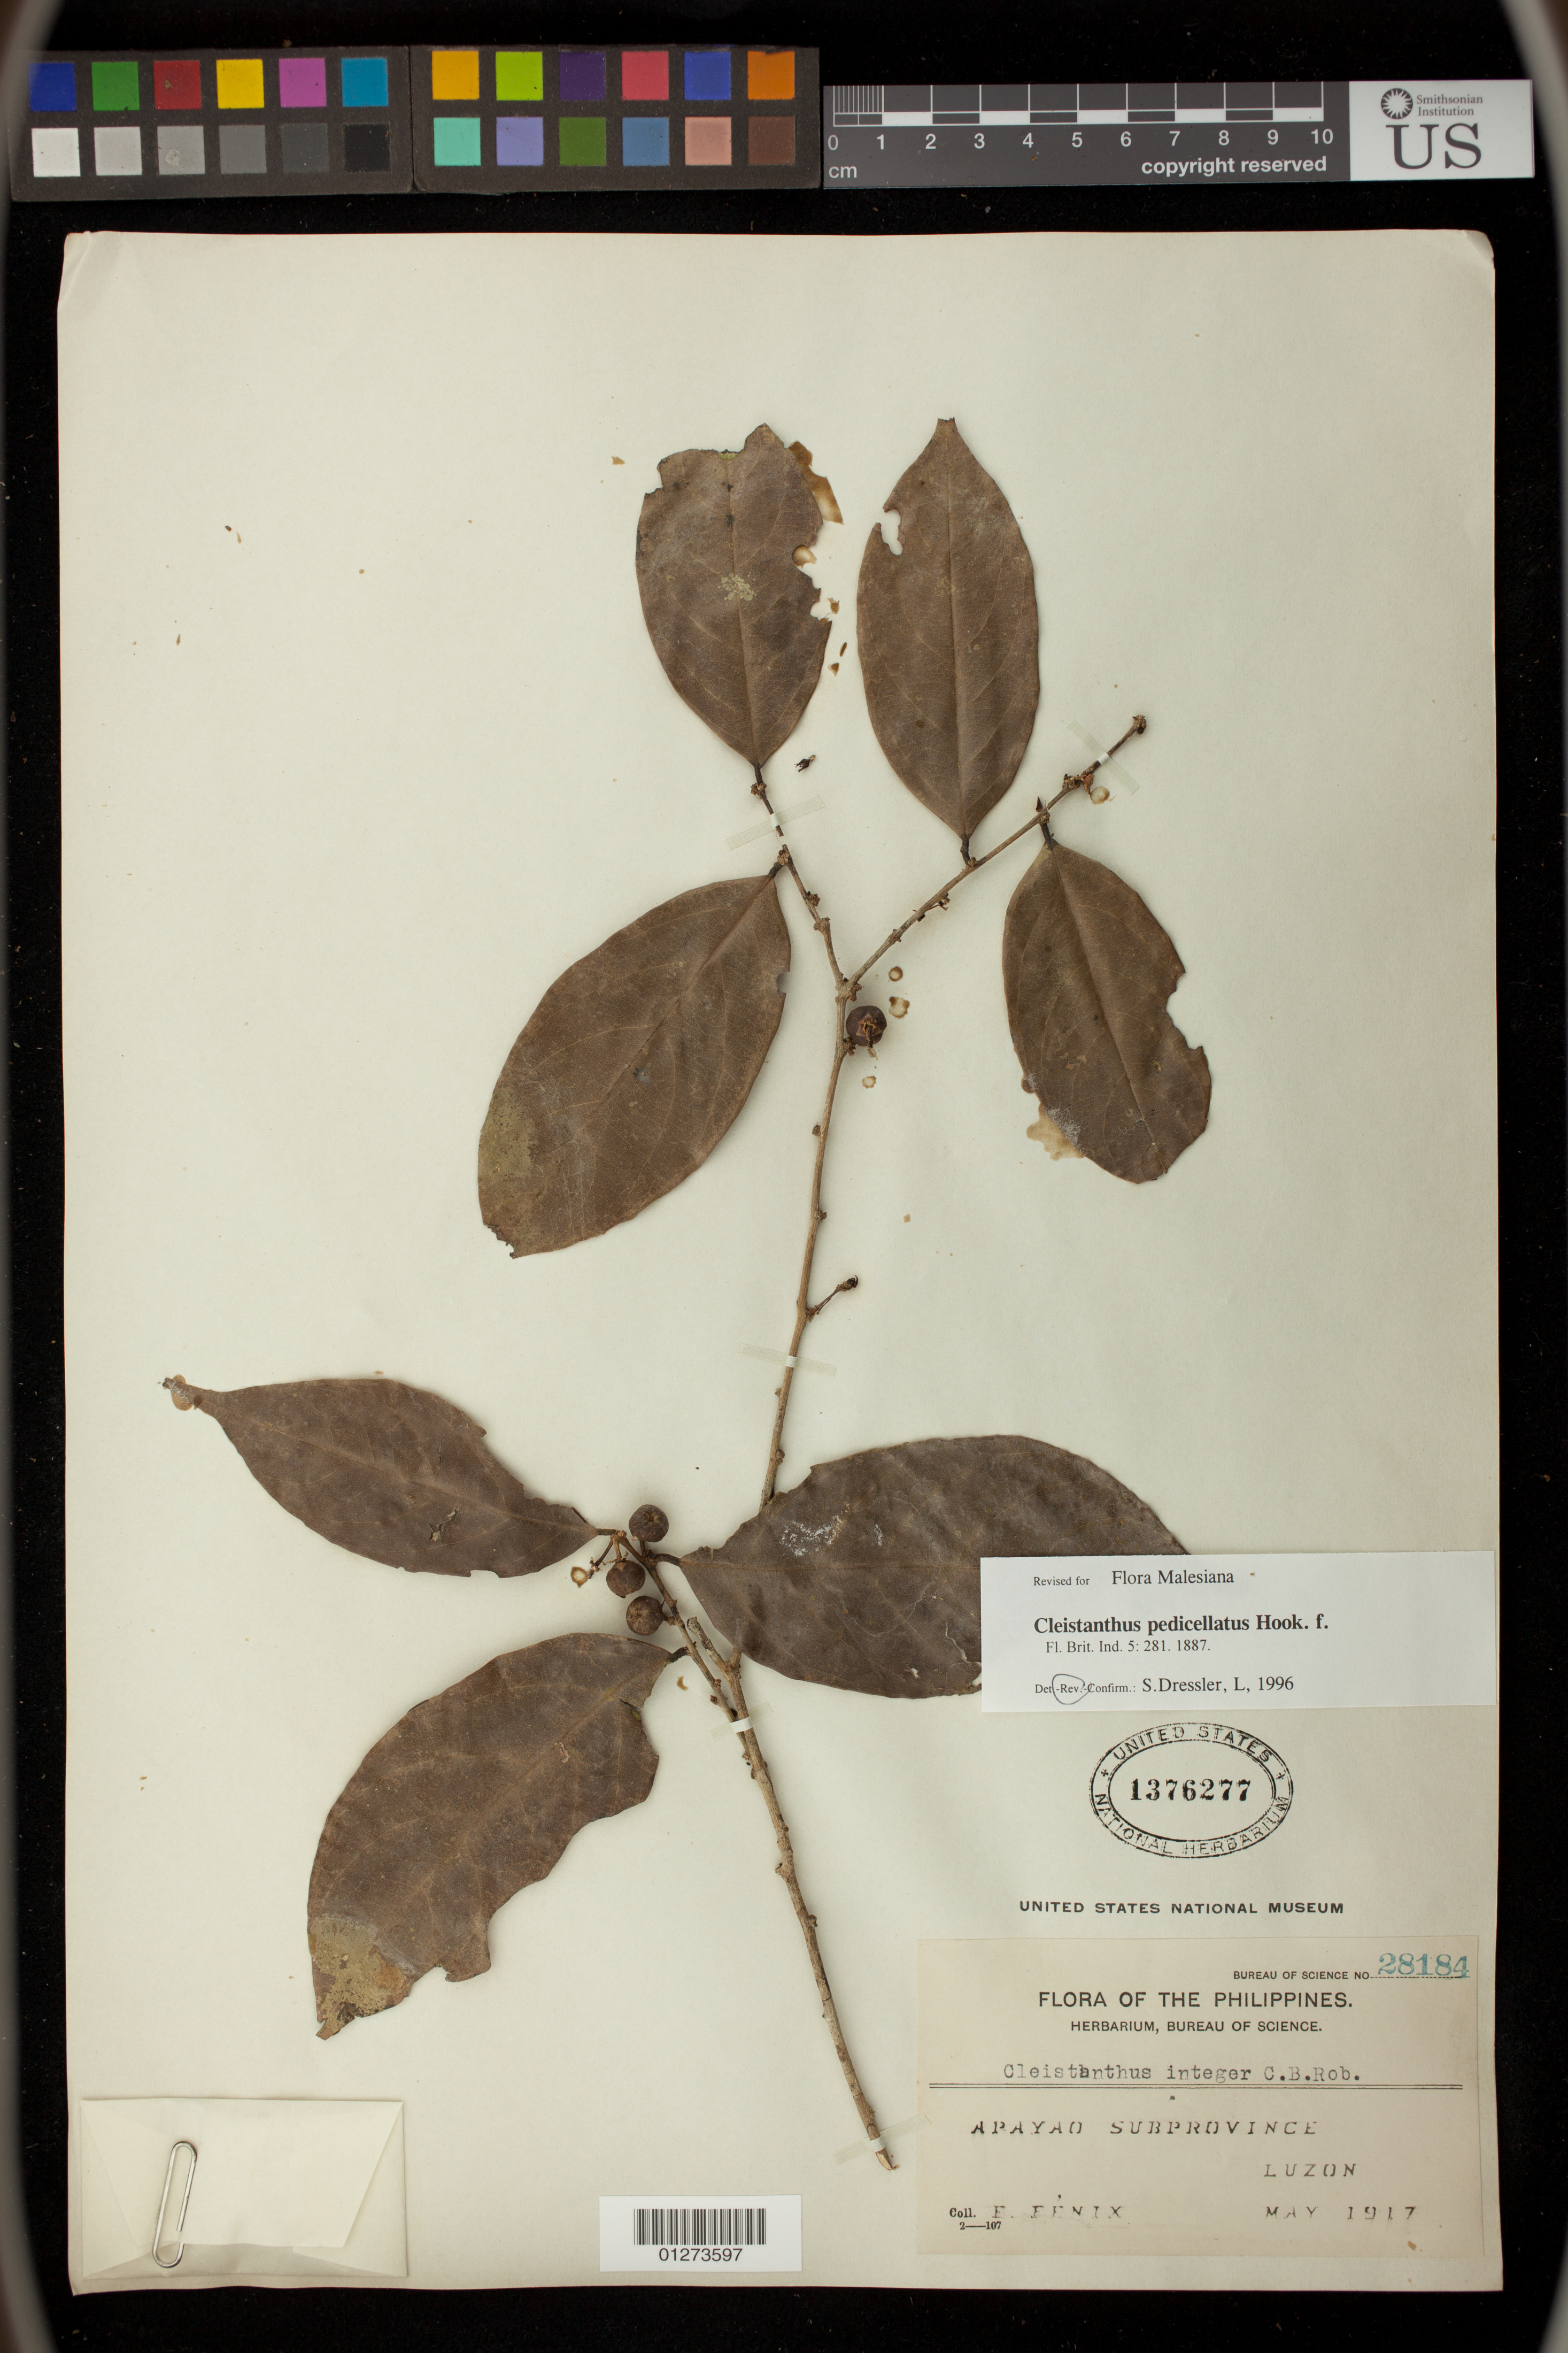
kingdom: Plantae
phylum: Tracheophyta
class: Magnoliopsida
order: Malpighiales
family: Phyllanthaceae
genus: Cleistanthus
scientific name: Cleistanthus pedicellatus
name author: Hook. f.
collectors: E. Fenix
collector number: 28184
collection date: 1917-05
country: Philippines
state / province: Cordillera (Administrative Region)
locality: Apayao Subprovince, Luzon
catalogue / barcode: US 1376277